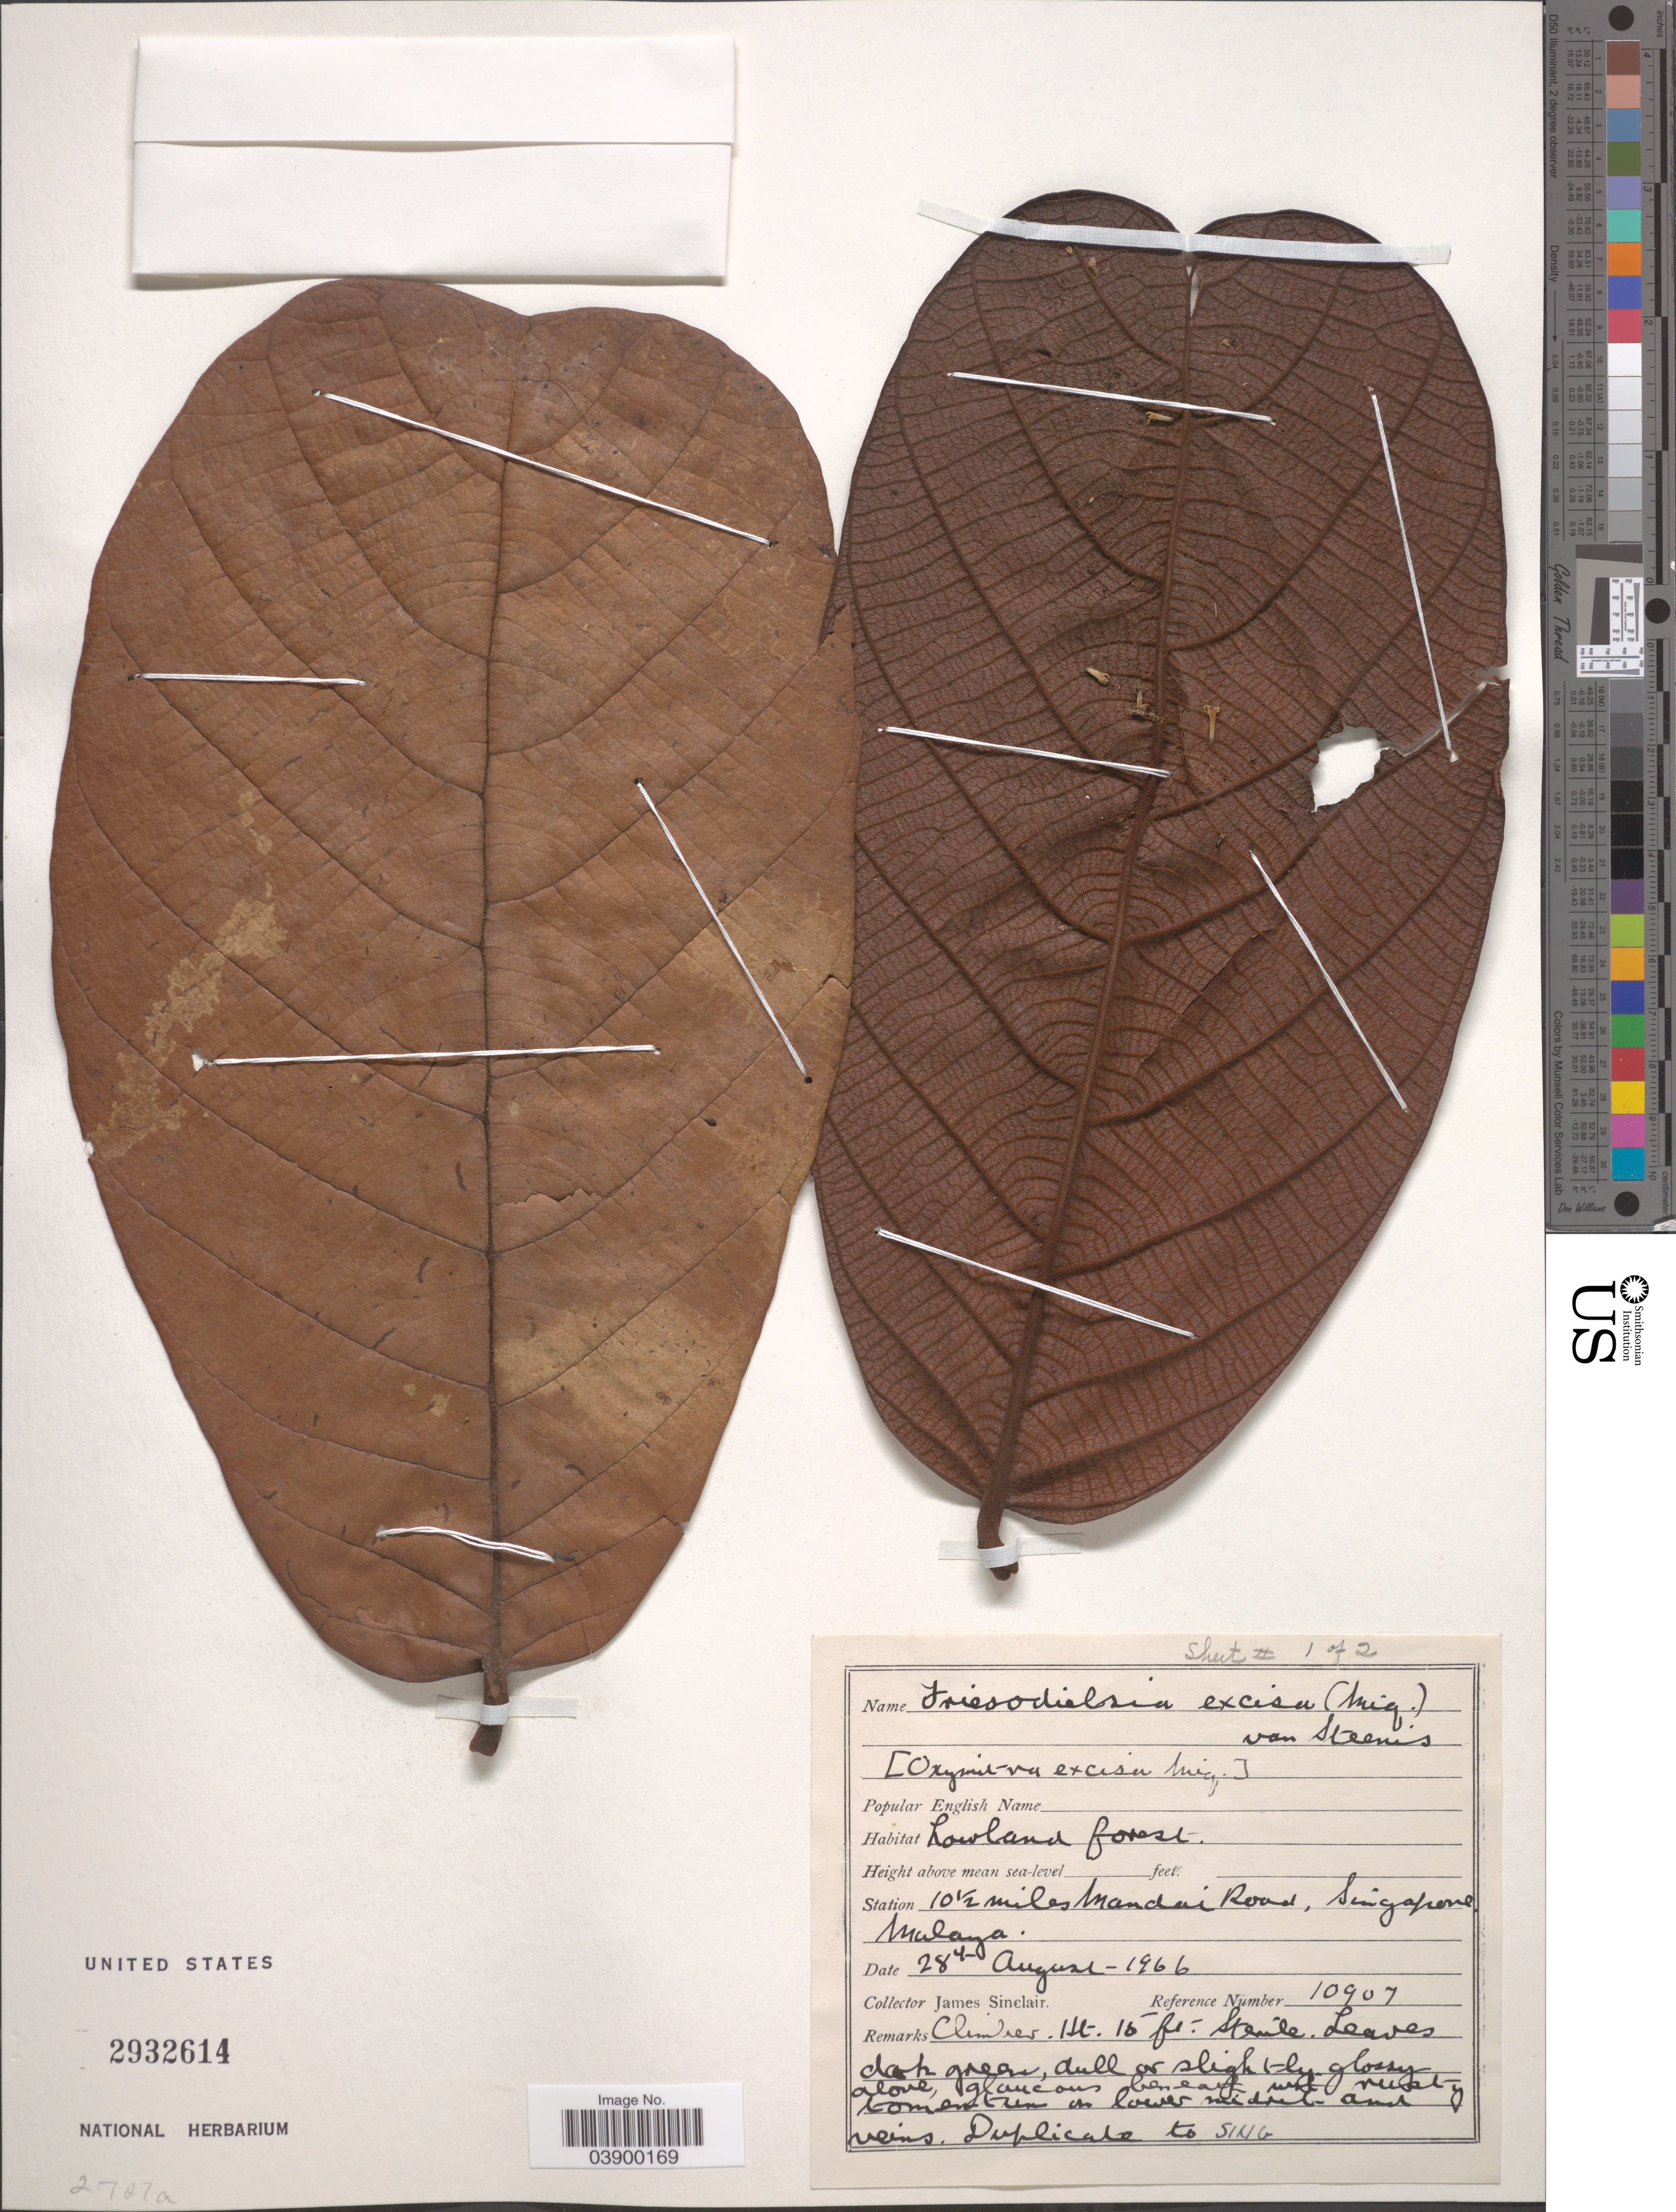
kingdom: Plantae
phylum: Tracheophyta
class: Magnoliopsida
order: Magnoliales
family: Annonaceae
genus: Friesodielsia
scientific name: Friesodielsia excisa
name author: (Miq.) Steenis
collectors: J. Sinclair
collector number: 10907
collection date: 1966-08-28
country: Singapore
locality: Station 10½ miles Mandai Road, Malaya.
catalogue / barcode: US 2932614